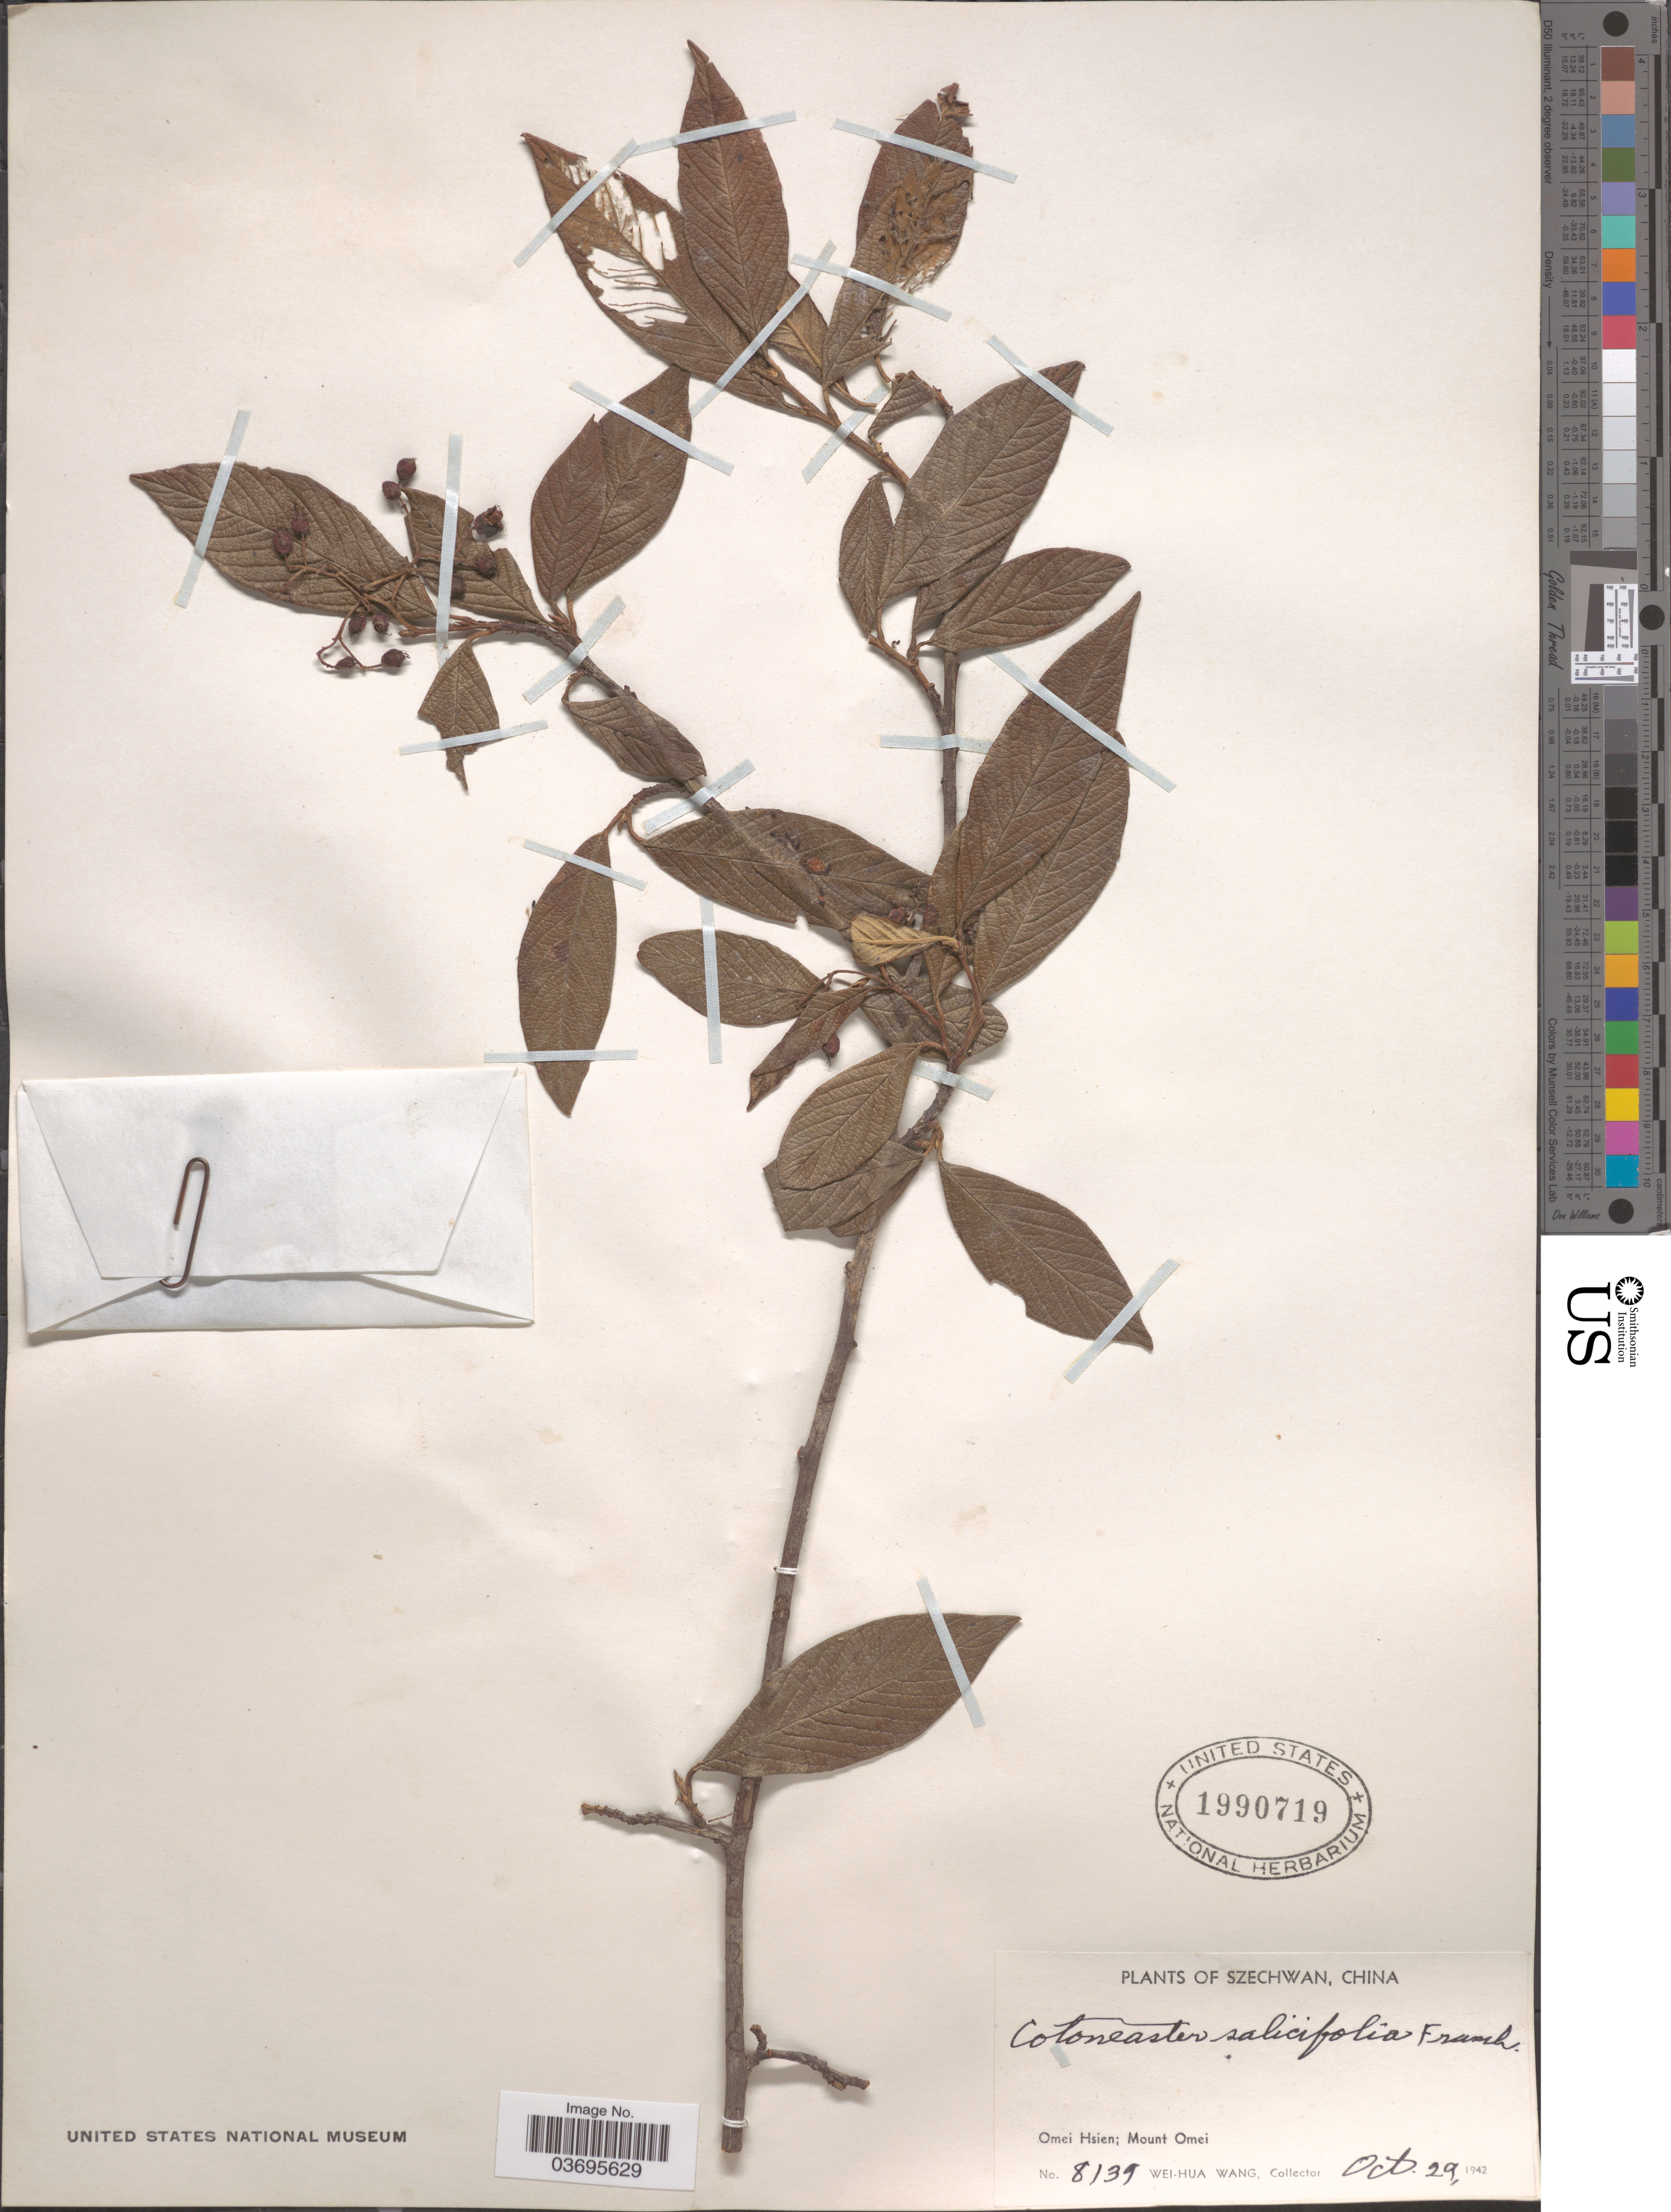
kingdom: Plantae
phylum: Tracheophyta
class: Magnoliopsida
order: Rosales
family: Rosaceae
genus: Cotoneaster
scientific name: Cotoneaster salicifolius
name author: Franch.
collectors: W. Wang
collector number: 8139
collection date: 1942-10-29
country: China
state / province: Sichuan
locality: Szechwan. Omei Hsien; Mount Omei.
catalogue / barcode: US 1990719